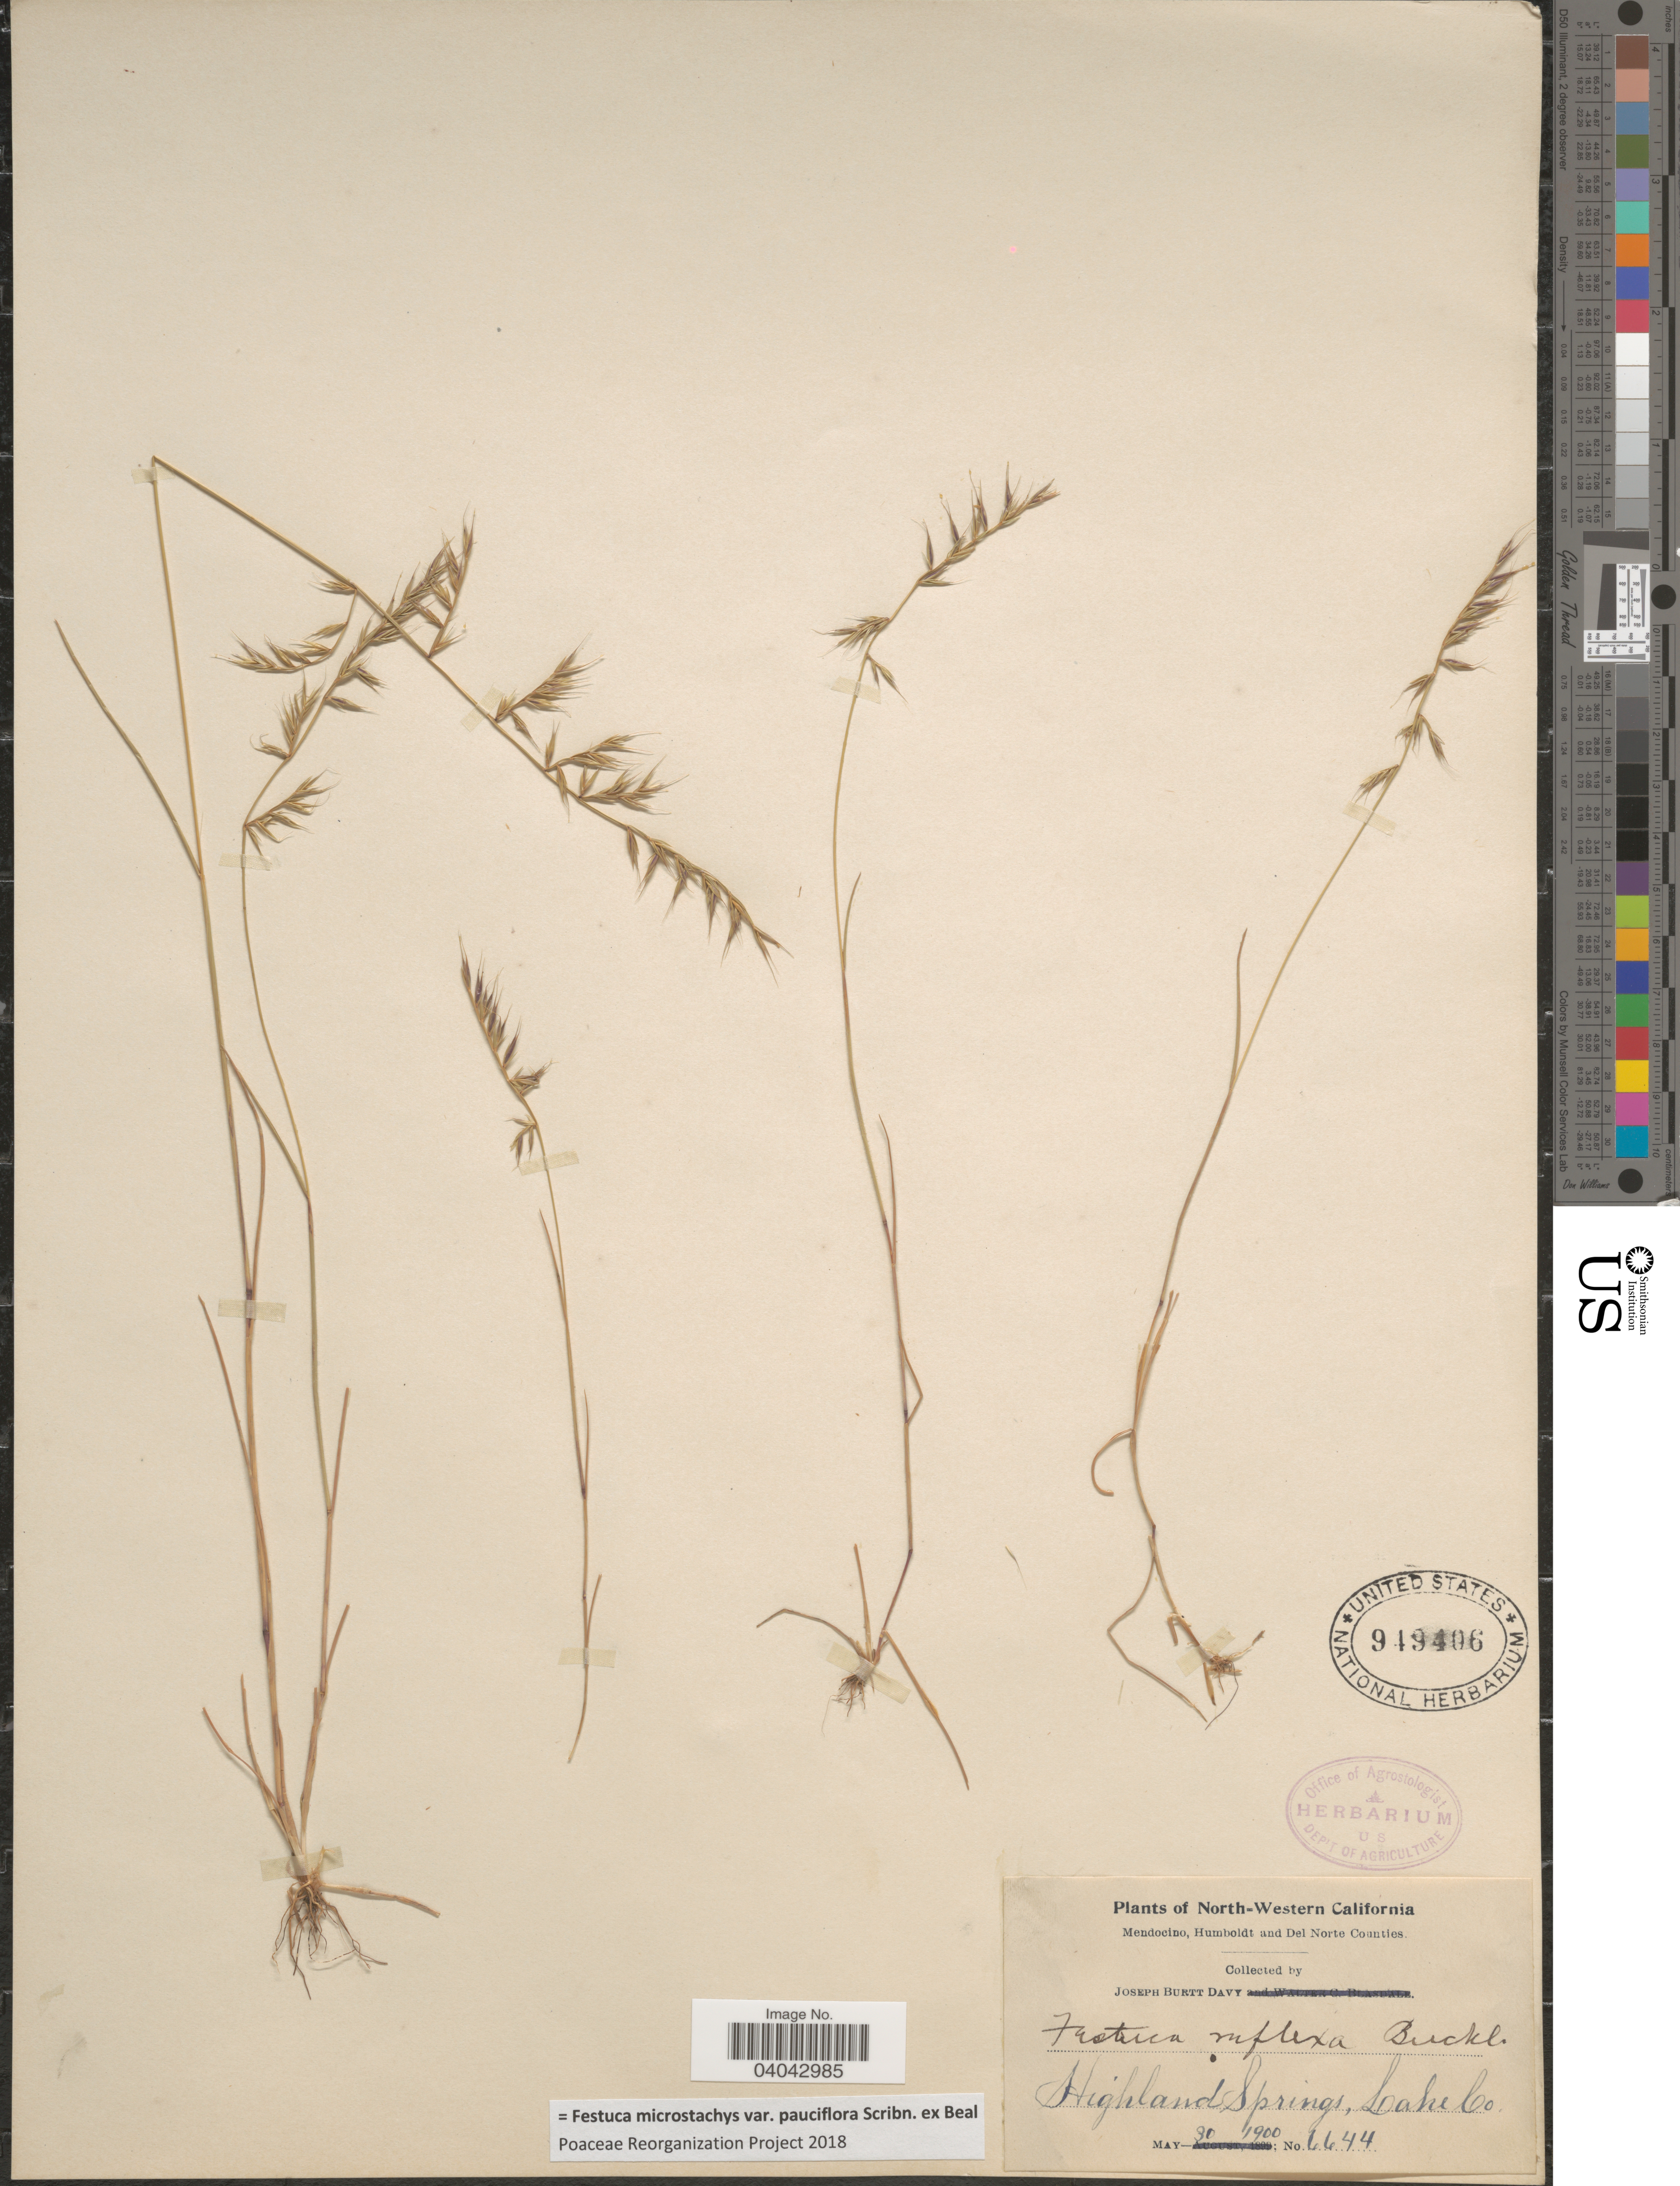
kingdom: Plantae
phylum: Tracheophyta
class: Liliopsida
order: Poales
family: Poaceae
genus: Festuca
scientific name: Festuca microstachys var. pauciflora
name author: Scribn. ex W.J. Beal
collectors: J. Burtt Davy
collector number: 6644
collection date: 1900-05-30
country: United States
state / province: California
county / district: Lake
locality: North-Western California. Highlands Springs, Lake Co.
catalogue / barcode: US 949406